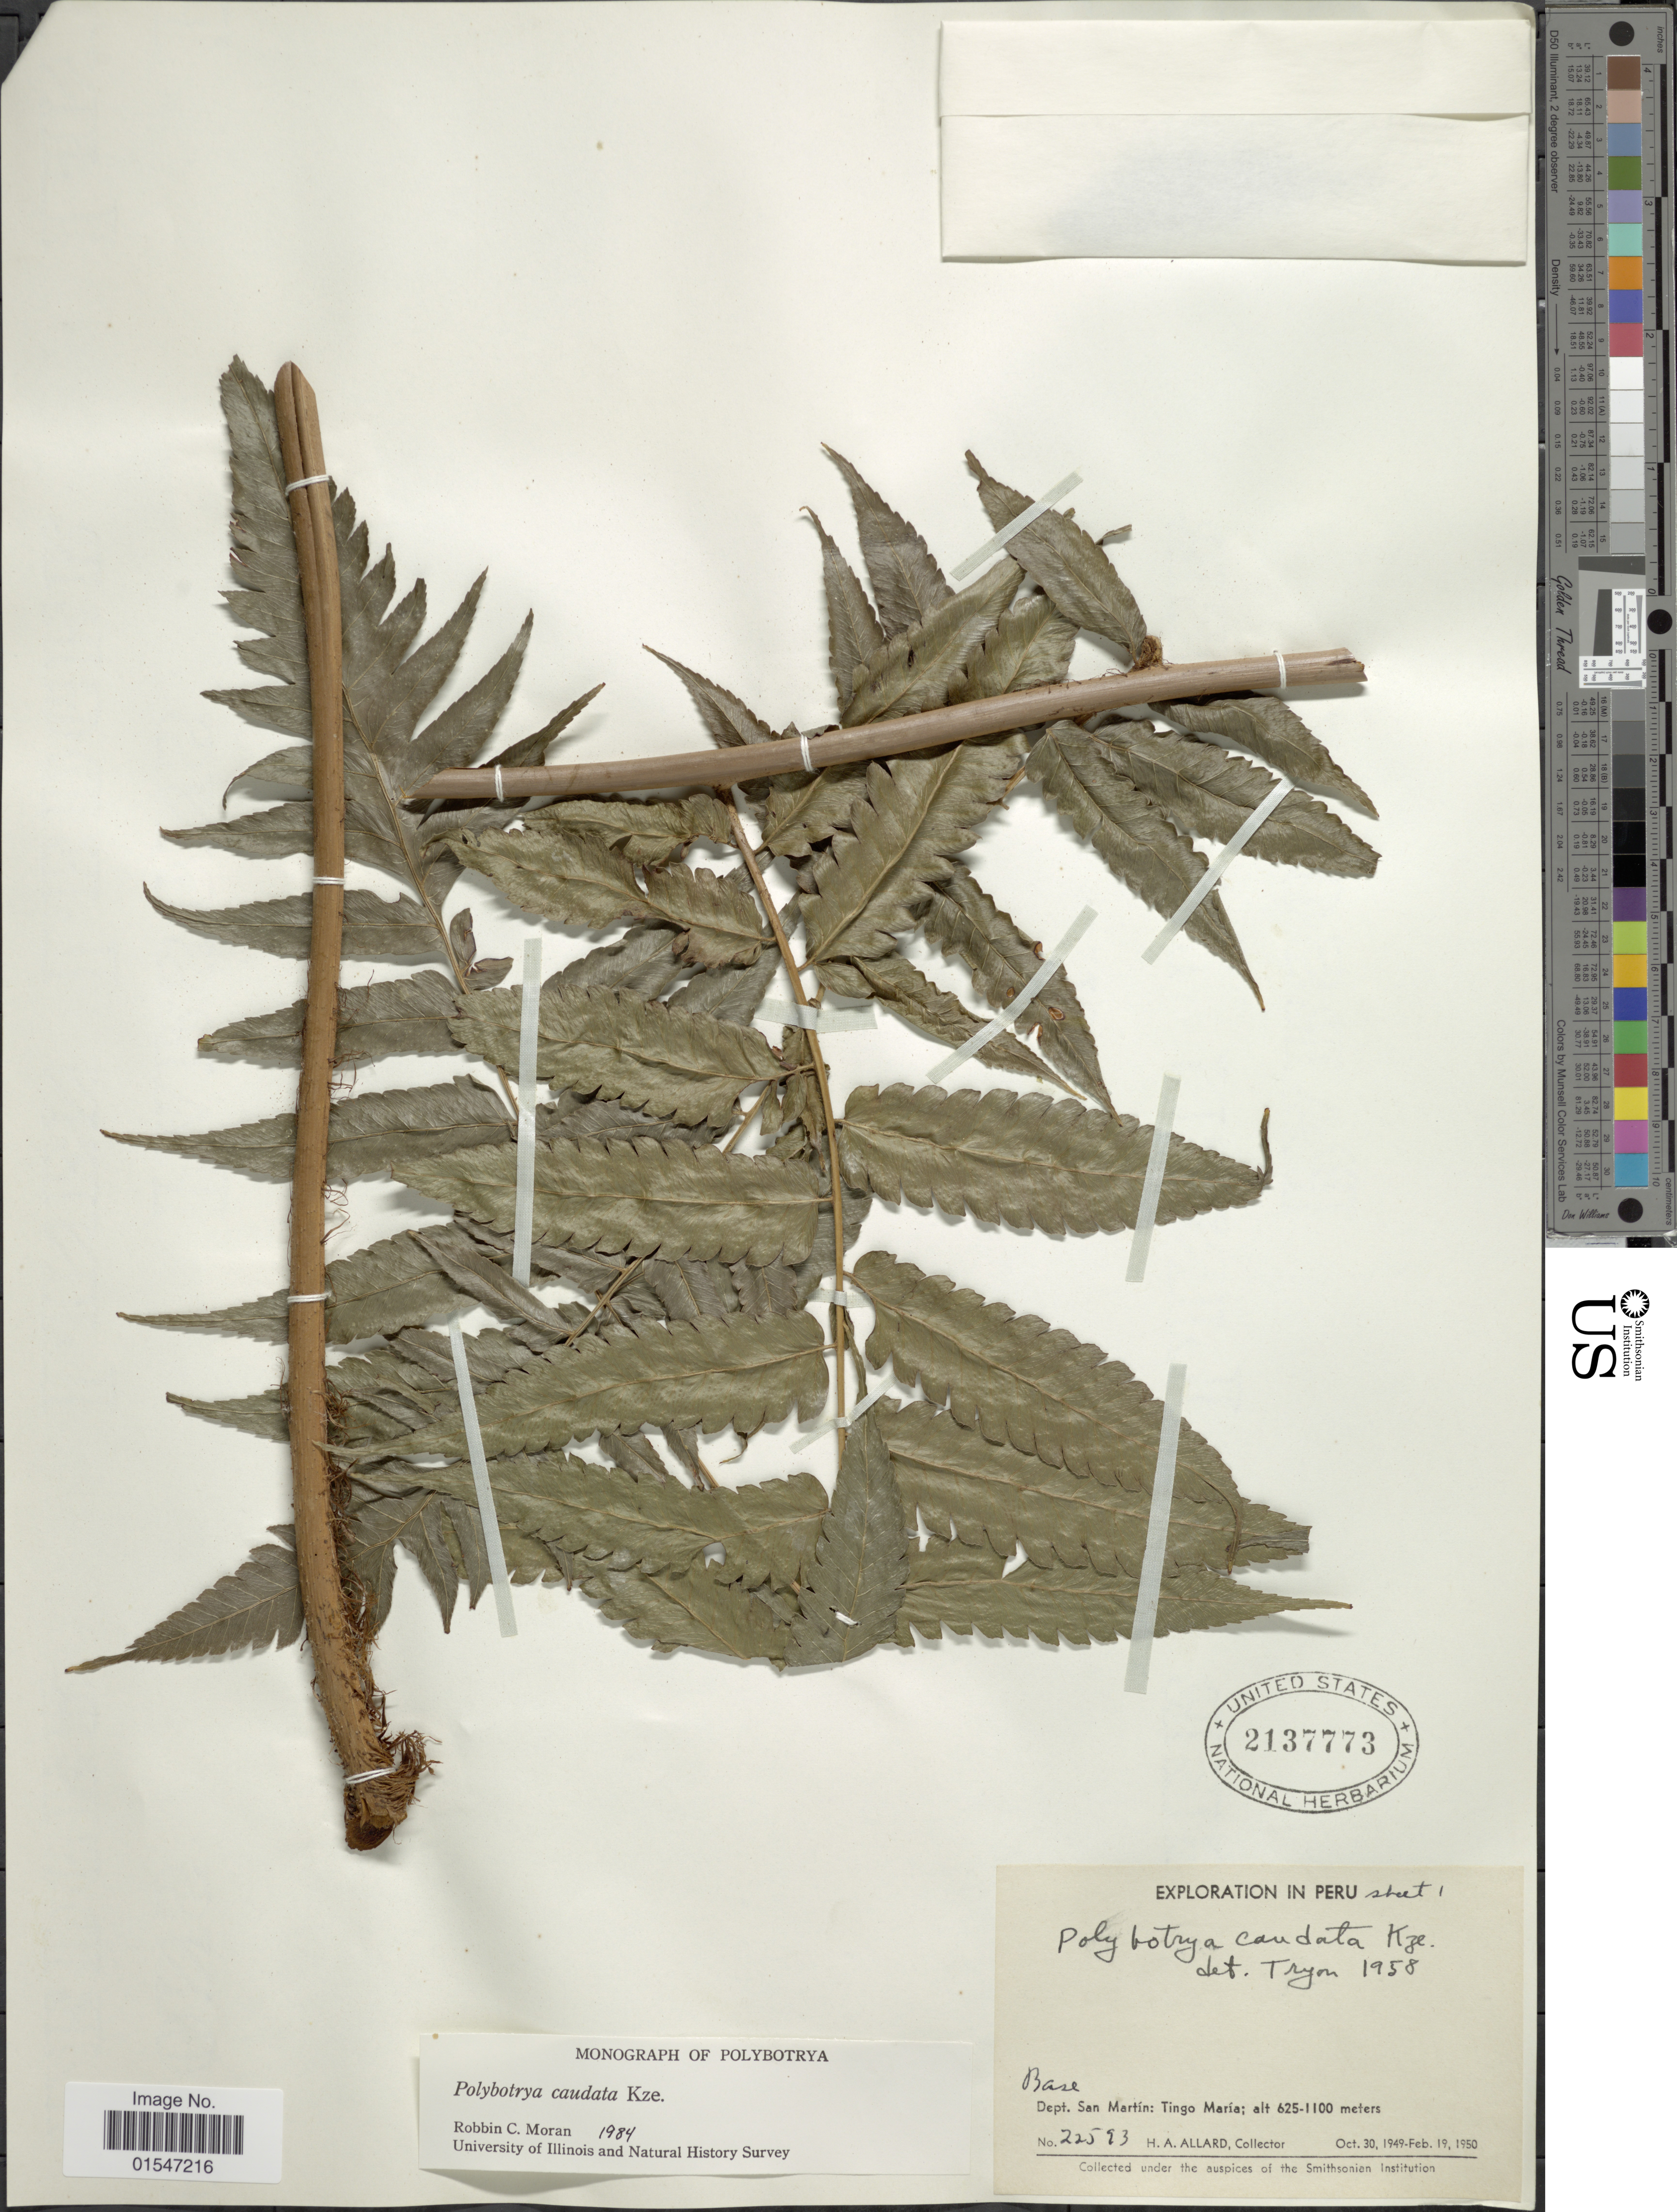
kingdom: Plantae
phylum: Tracheophyta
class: Polypodiopsida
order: Polypodiales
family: Dryopteridaceae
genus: Polybotrya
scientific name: Polybotrya caudata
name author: Kunze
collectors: H. A. Allard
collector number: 22593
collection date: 1949-10-30/1950-02-19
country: Peru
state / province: San Martín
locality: Tingo María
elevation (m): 625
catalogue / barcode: US 2137773